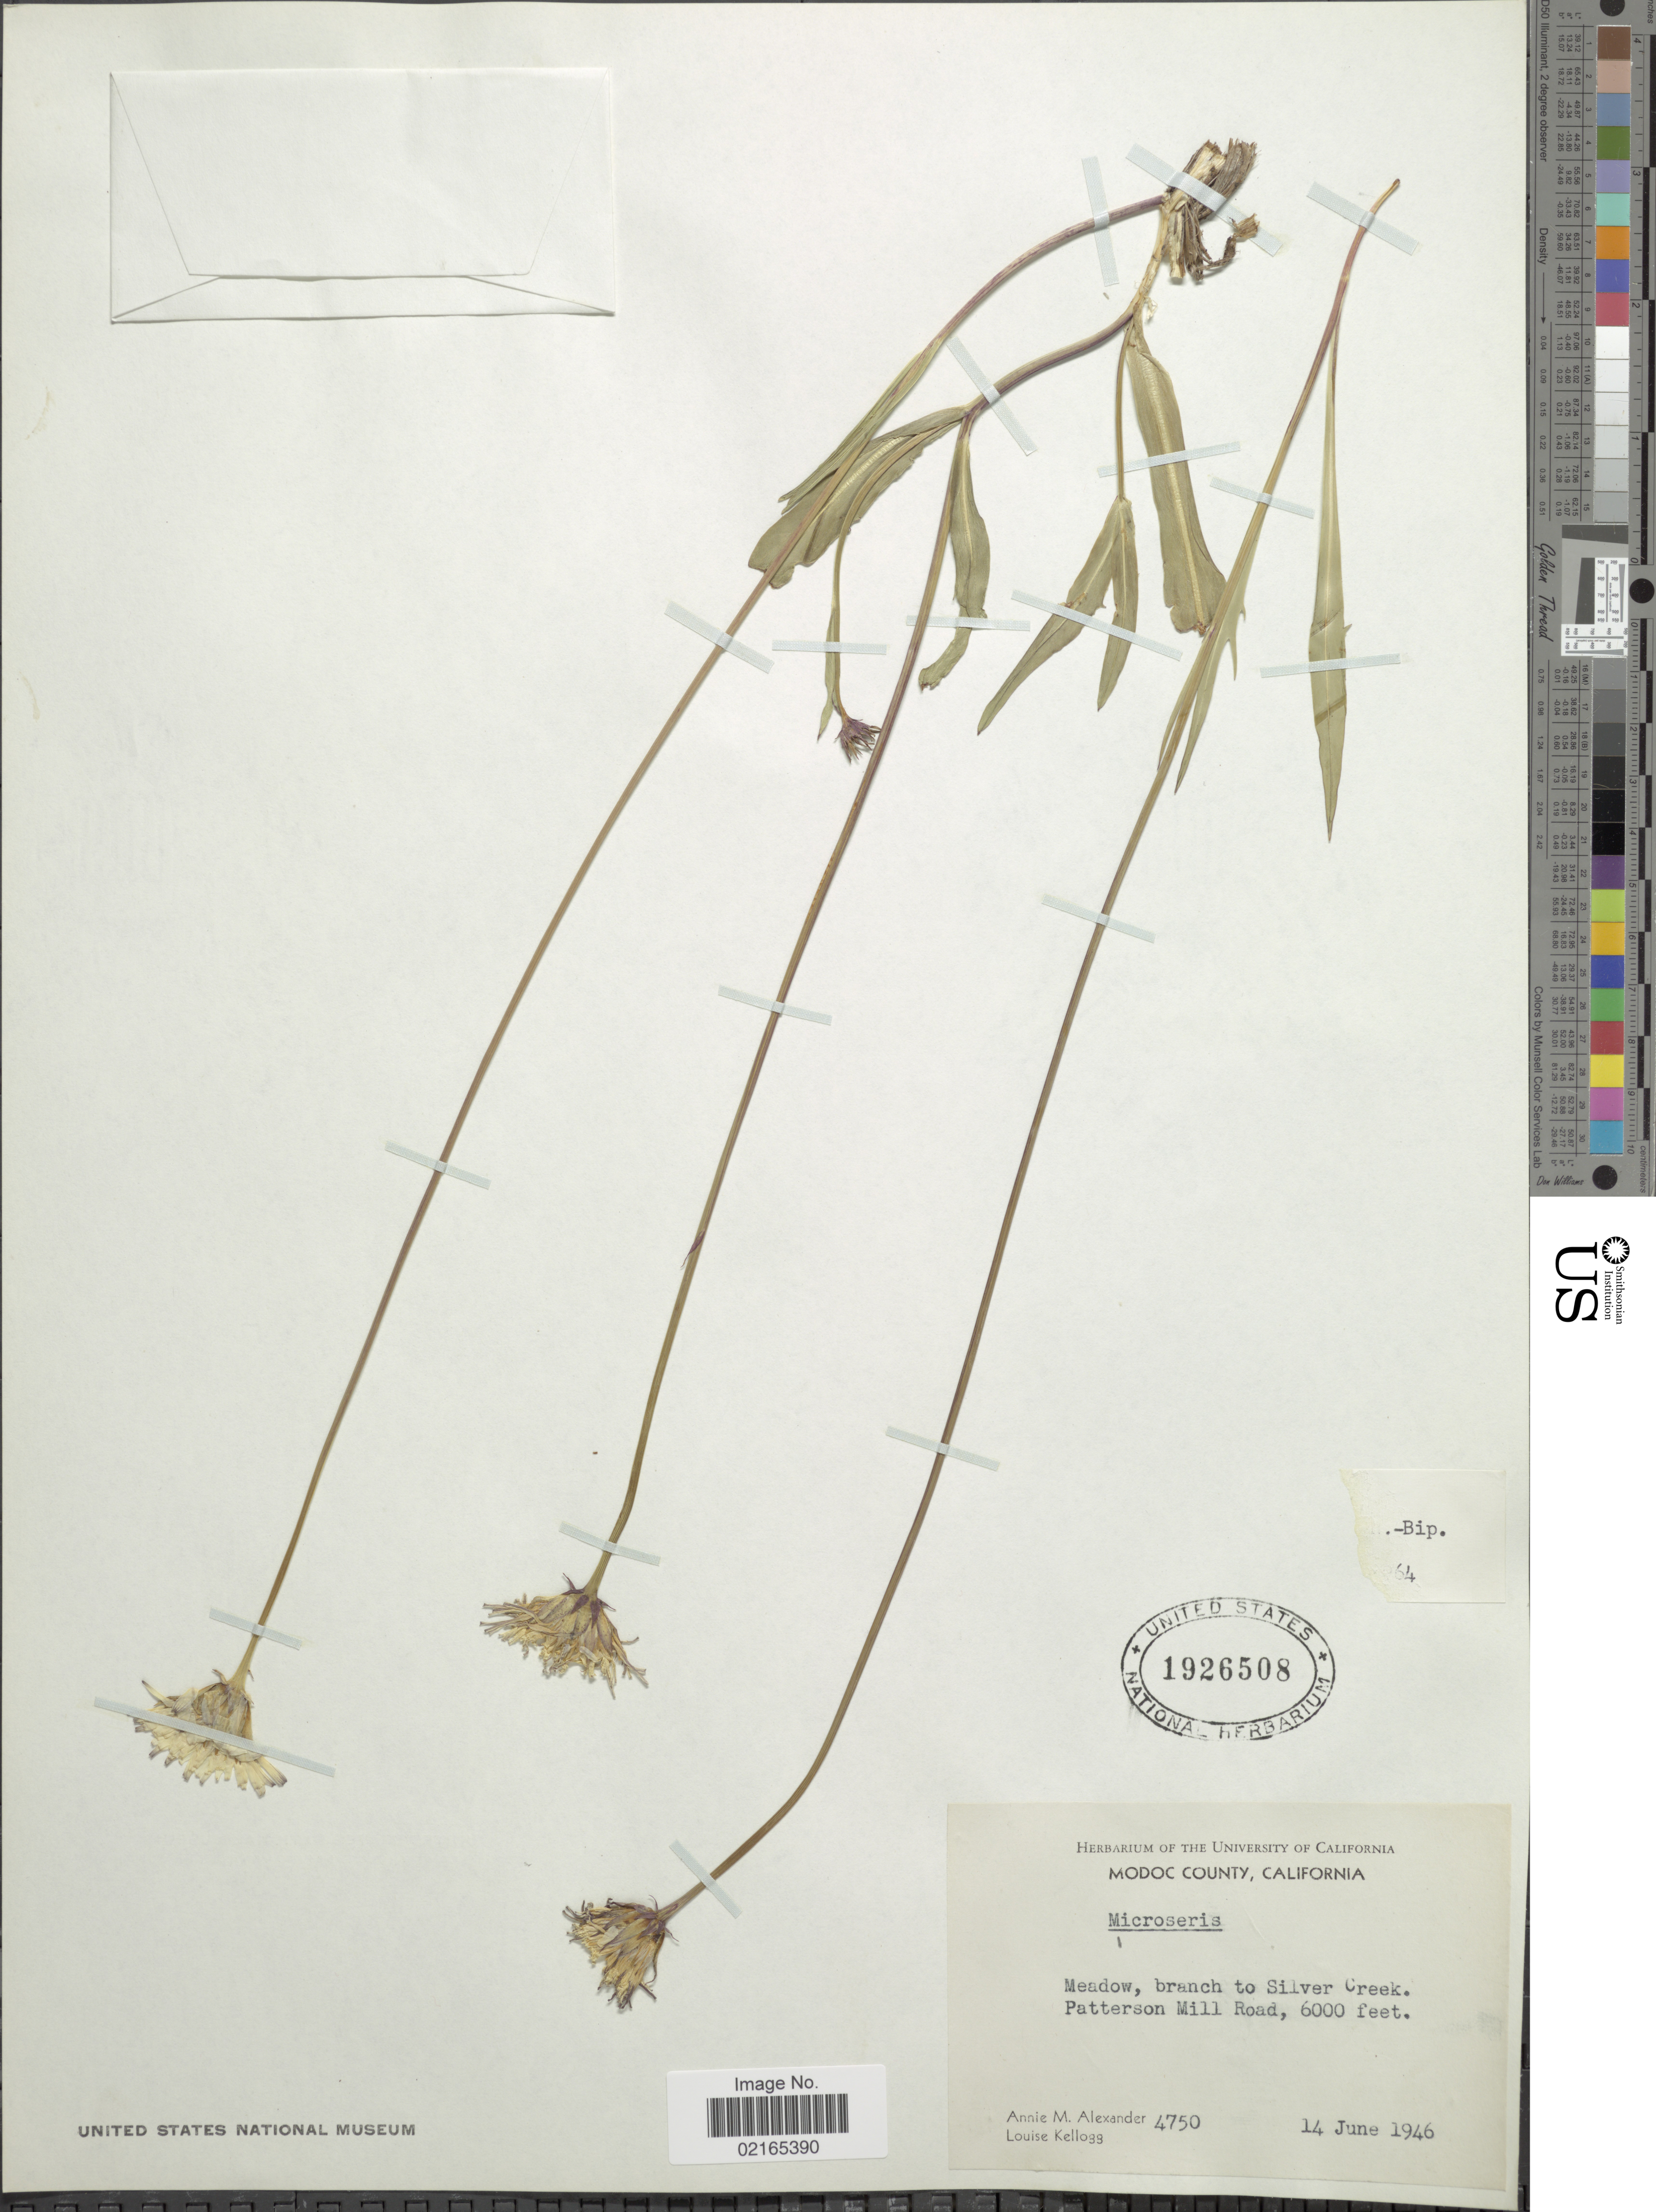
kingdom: Plantae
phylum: Tracheophyta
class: Magnoliopsida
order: Asterales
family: Asteraceae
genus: Microseris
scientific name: Microseris nutans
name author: (Hook.) Sch. Bip.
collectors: A. M. Alexander & L. Kellogg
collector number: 4750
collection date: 1946-06-14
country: United States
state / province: California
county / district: Modoc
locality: Modoc County, meadow, branch to Sivler Creek, Patterson Mill Road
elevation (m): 1829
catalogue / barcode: US 1926508